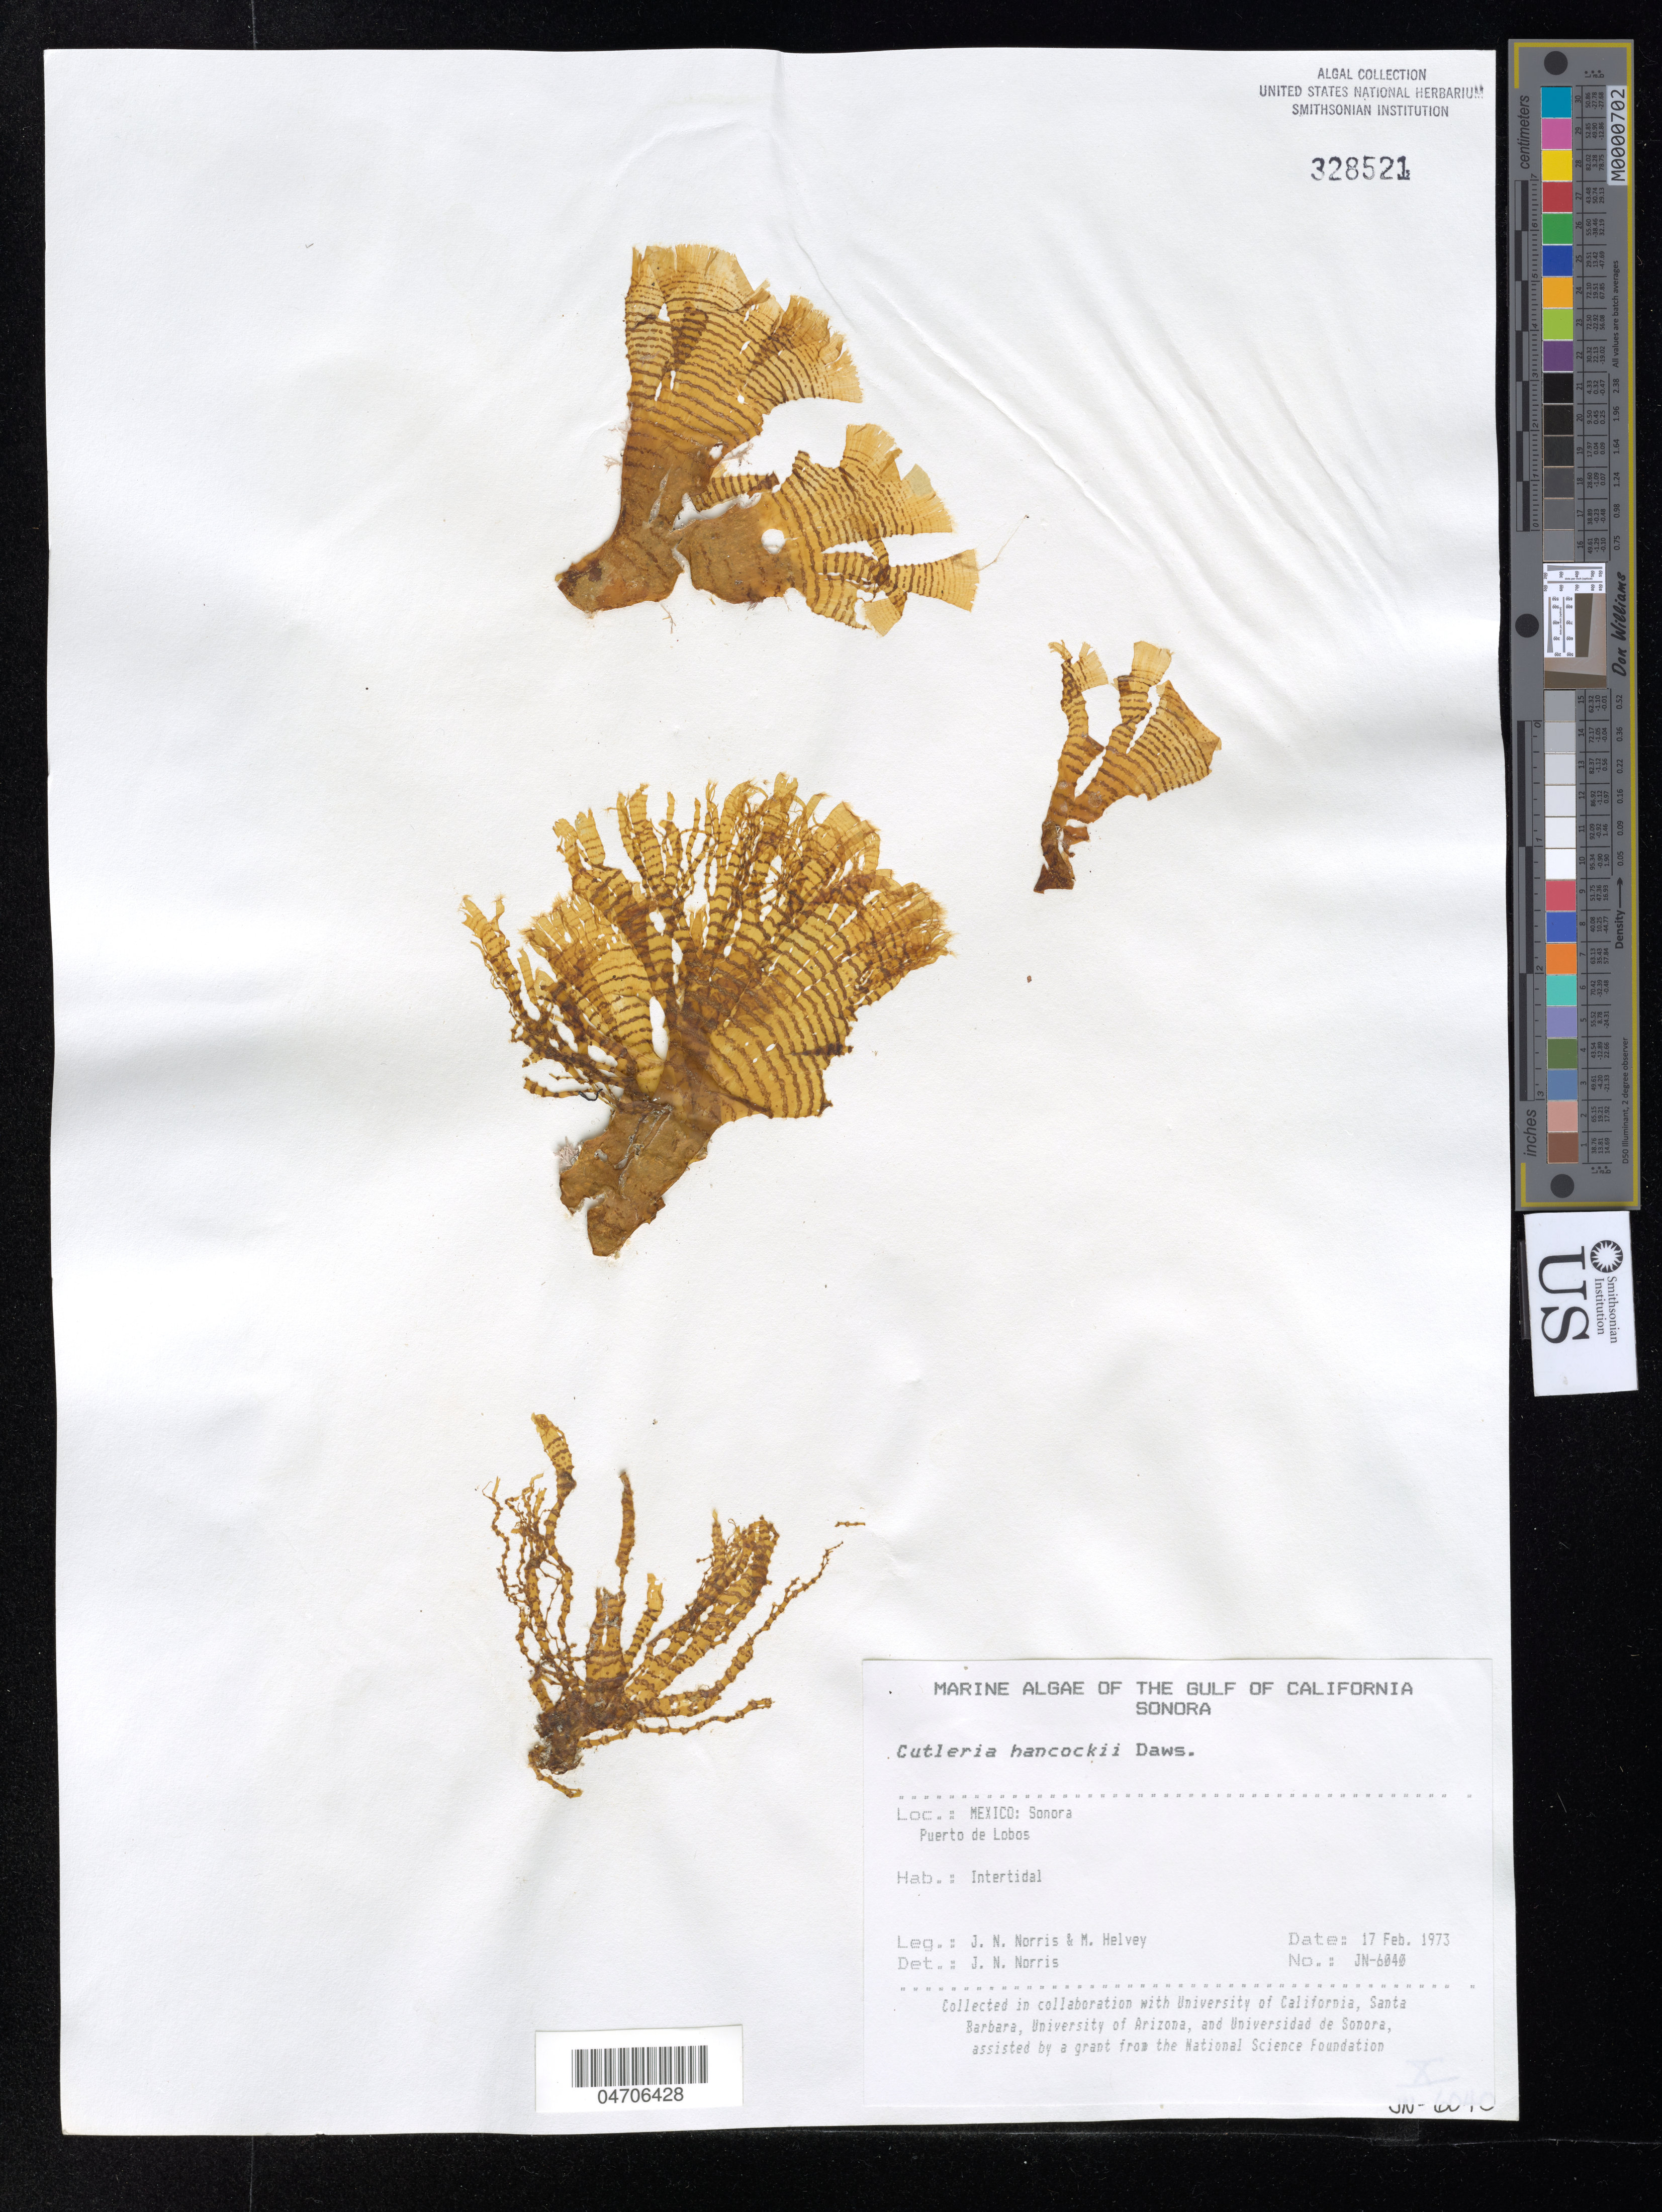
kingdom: Chromista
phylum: Ochrophyta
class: Phaeophyceae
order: Cutleriales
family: Cutleriaceae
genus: Cutleria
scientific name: Cutleria hancockii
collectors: J. Norris & M. Helvey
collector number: JN-6040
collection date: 1973-02-17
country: Mexico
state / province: Sonora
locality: The Gulf of California. Puerto de Lobos.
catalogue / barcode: US 328521